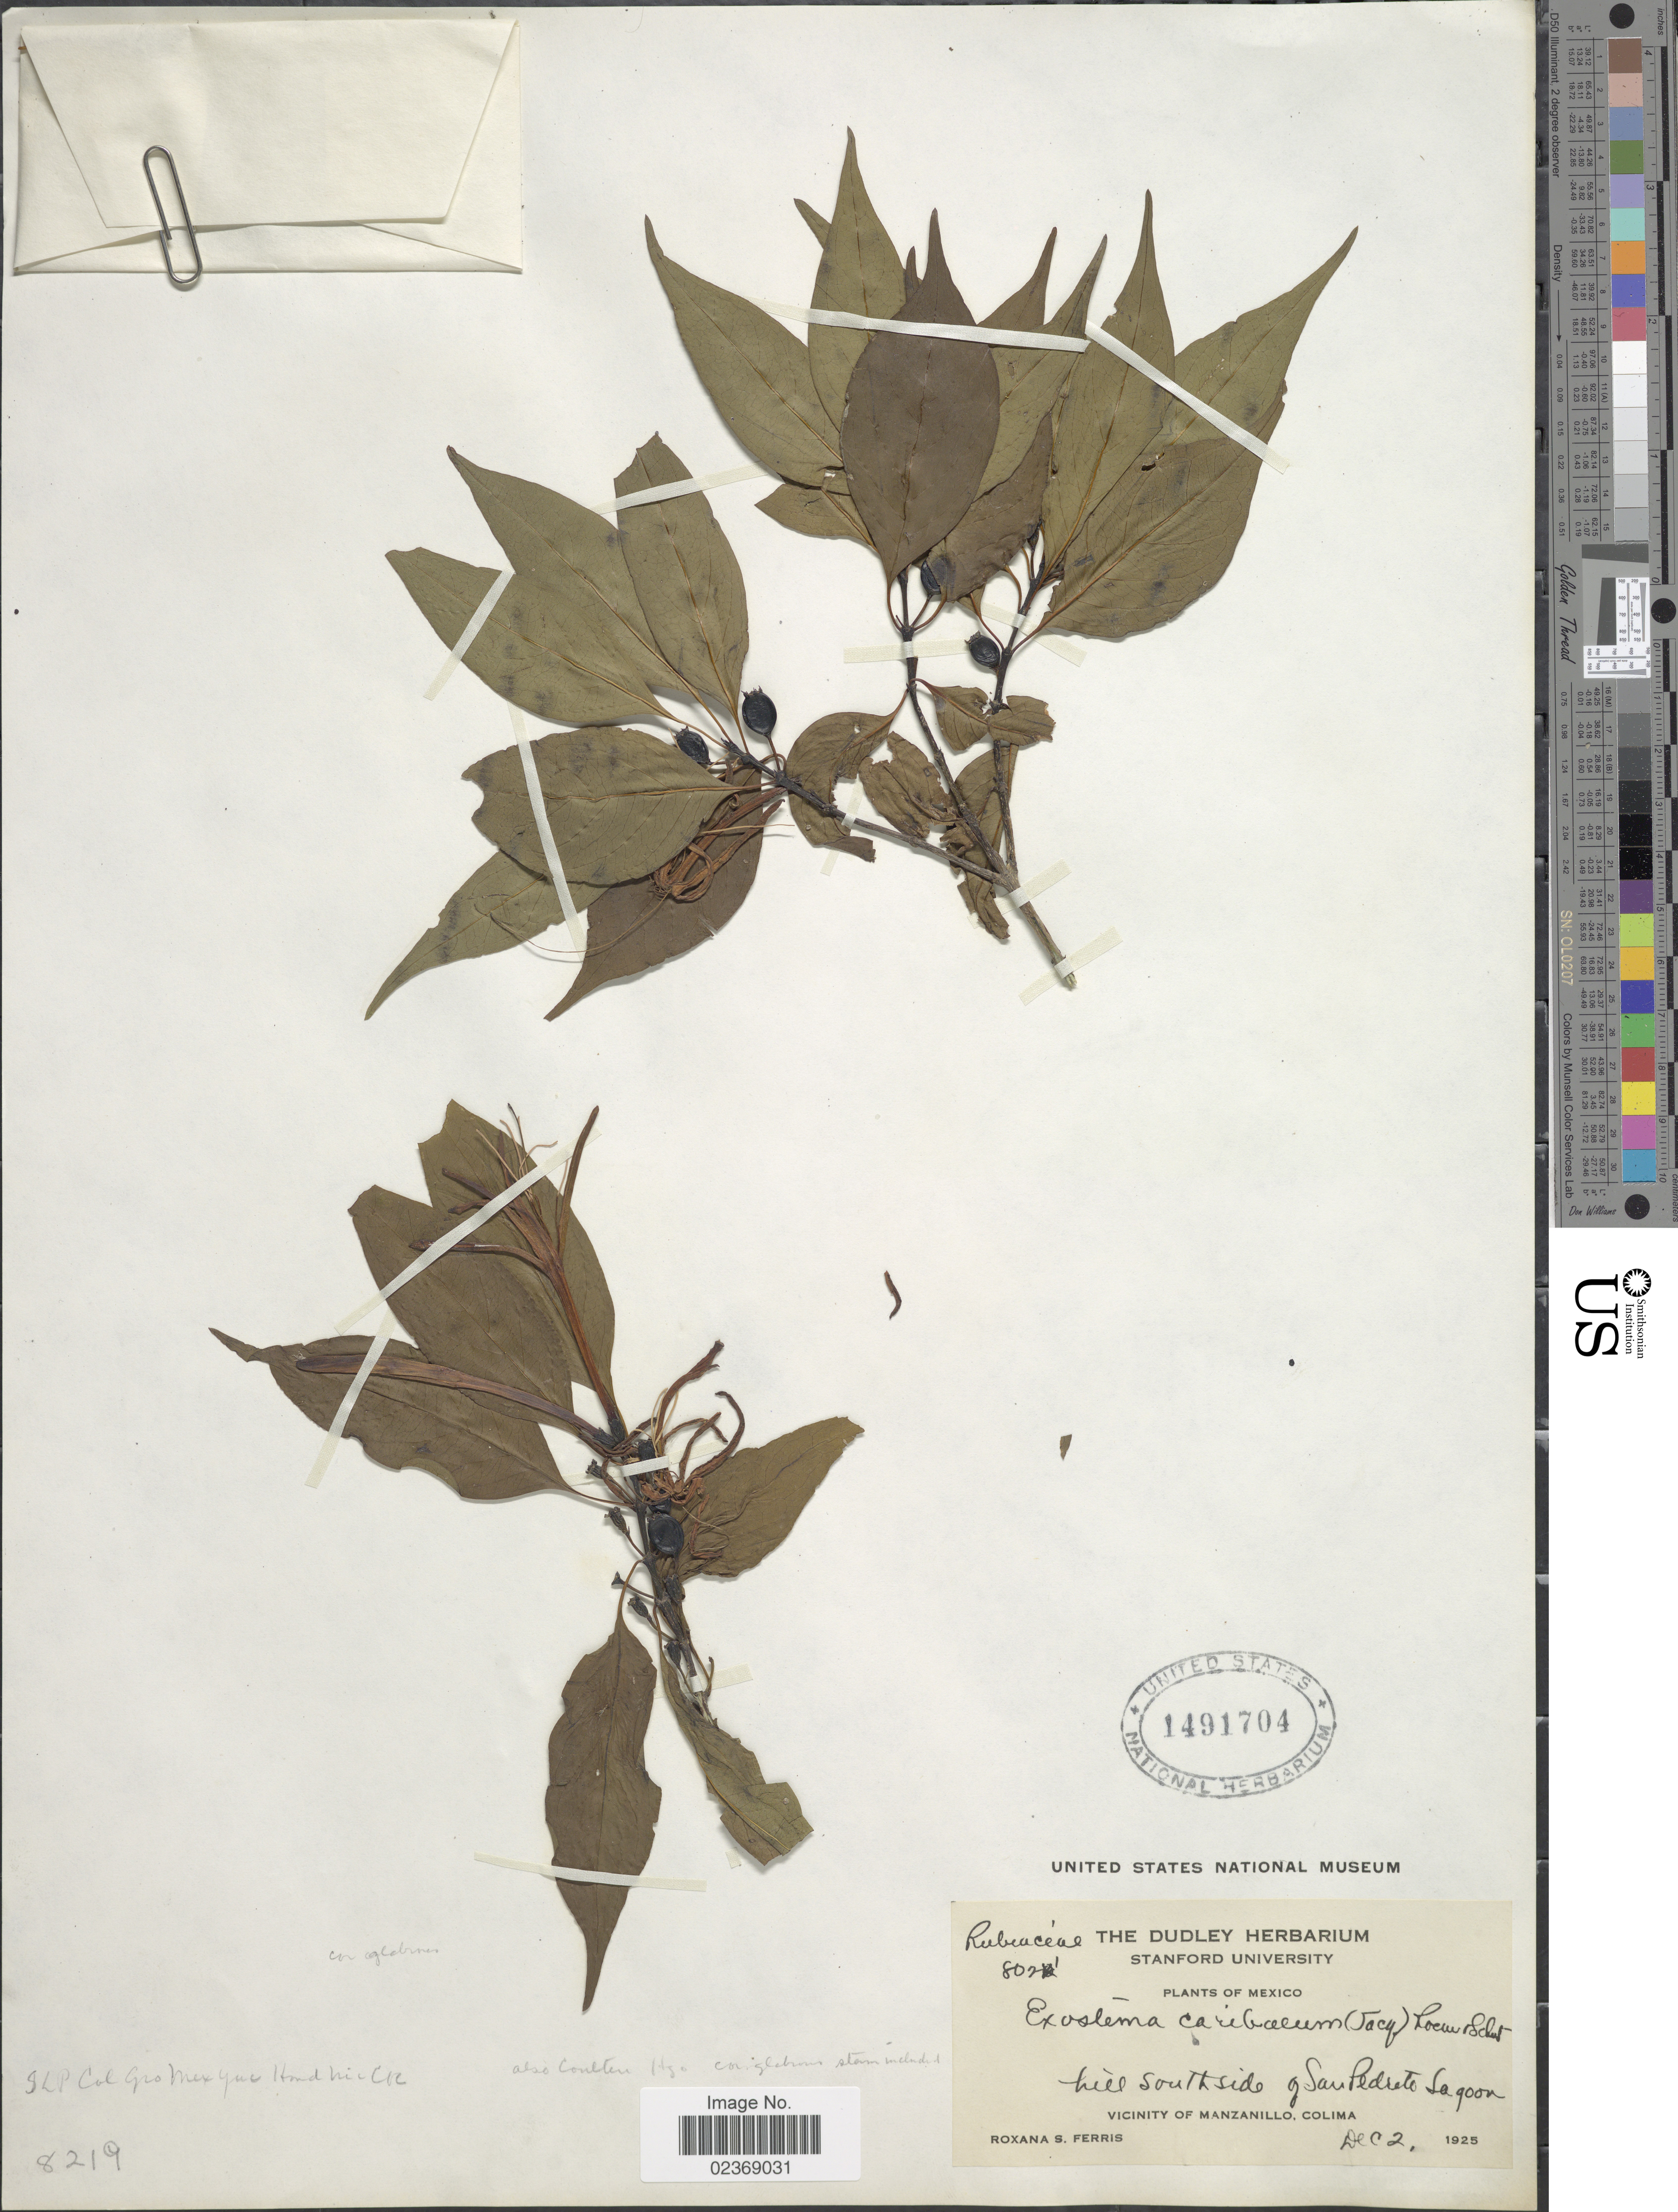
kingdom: Plantae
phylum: Tracheophyta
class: Magnoliopsida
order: Gentianales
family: Rubiaceae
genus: Exostema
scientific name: Exostema caribaeum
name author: (Jacq.) Roem. & Schult.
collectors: R. S. Ferris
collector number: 8021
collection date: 1925-12-02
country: Mexico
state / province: Colima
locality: Hill Southside of San Pedreto Lagoon, Vicinity of Manzanillo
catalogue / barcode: US 1491704